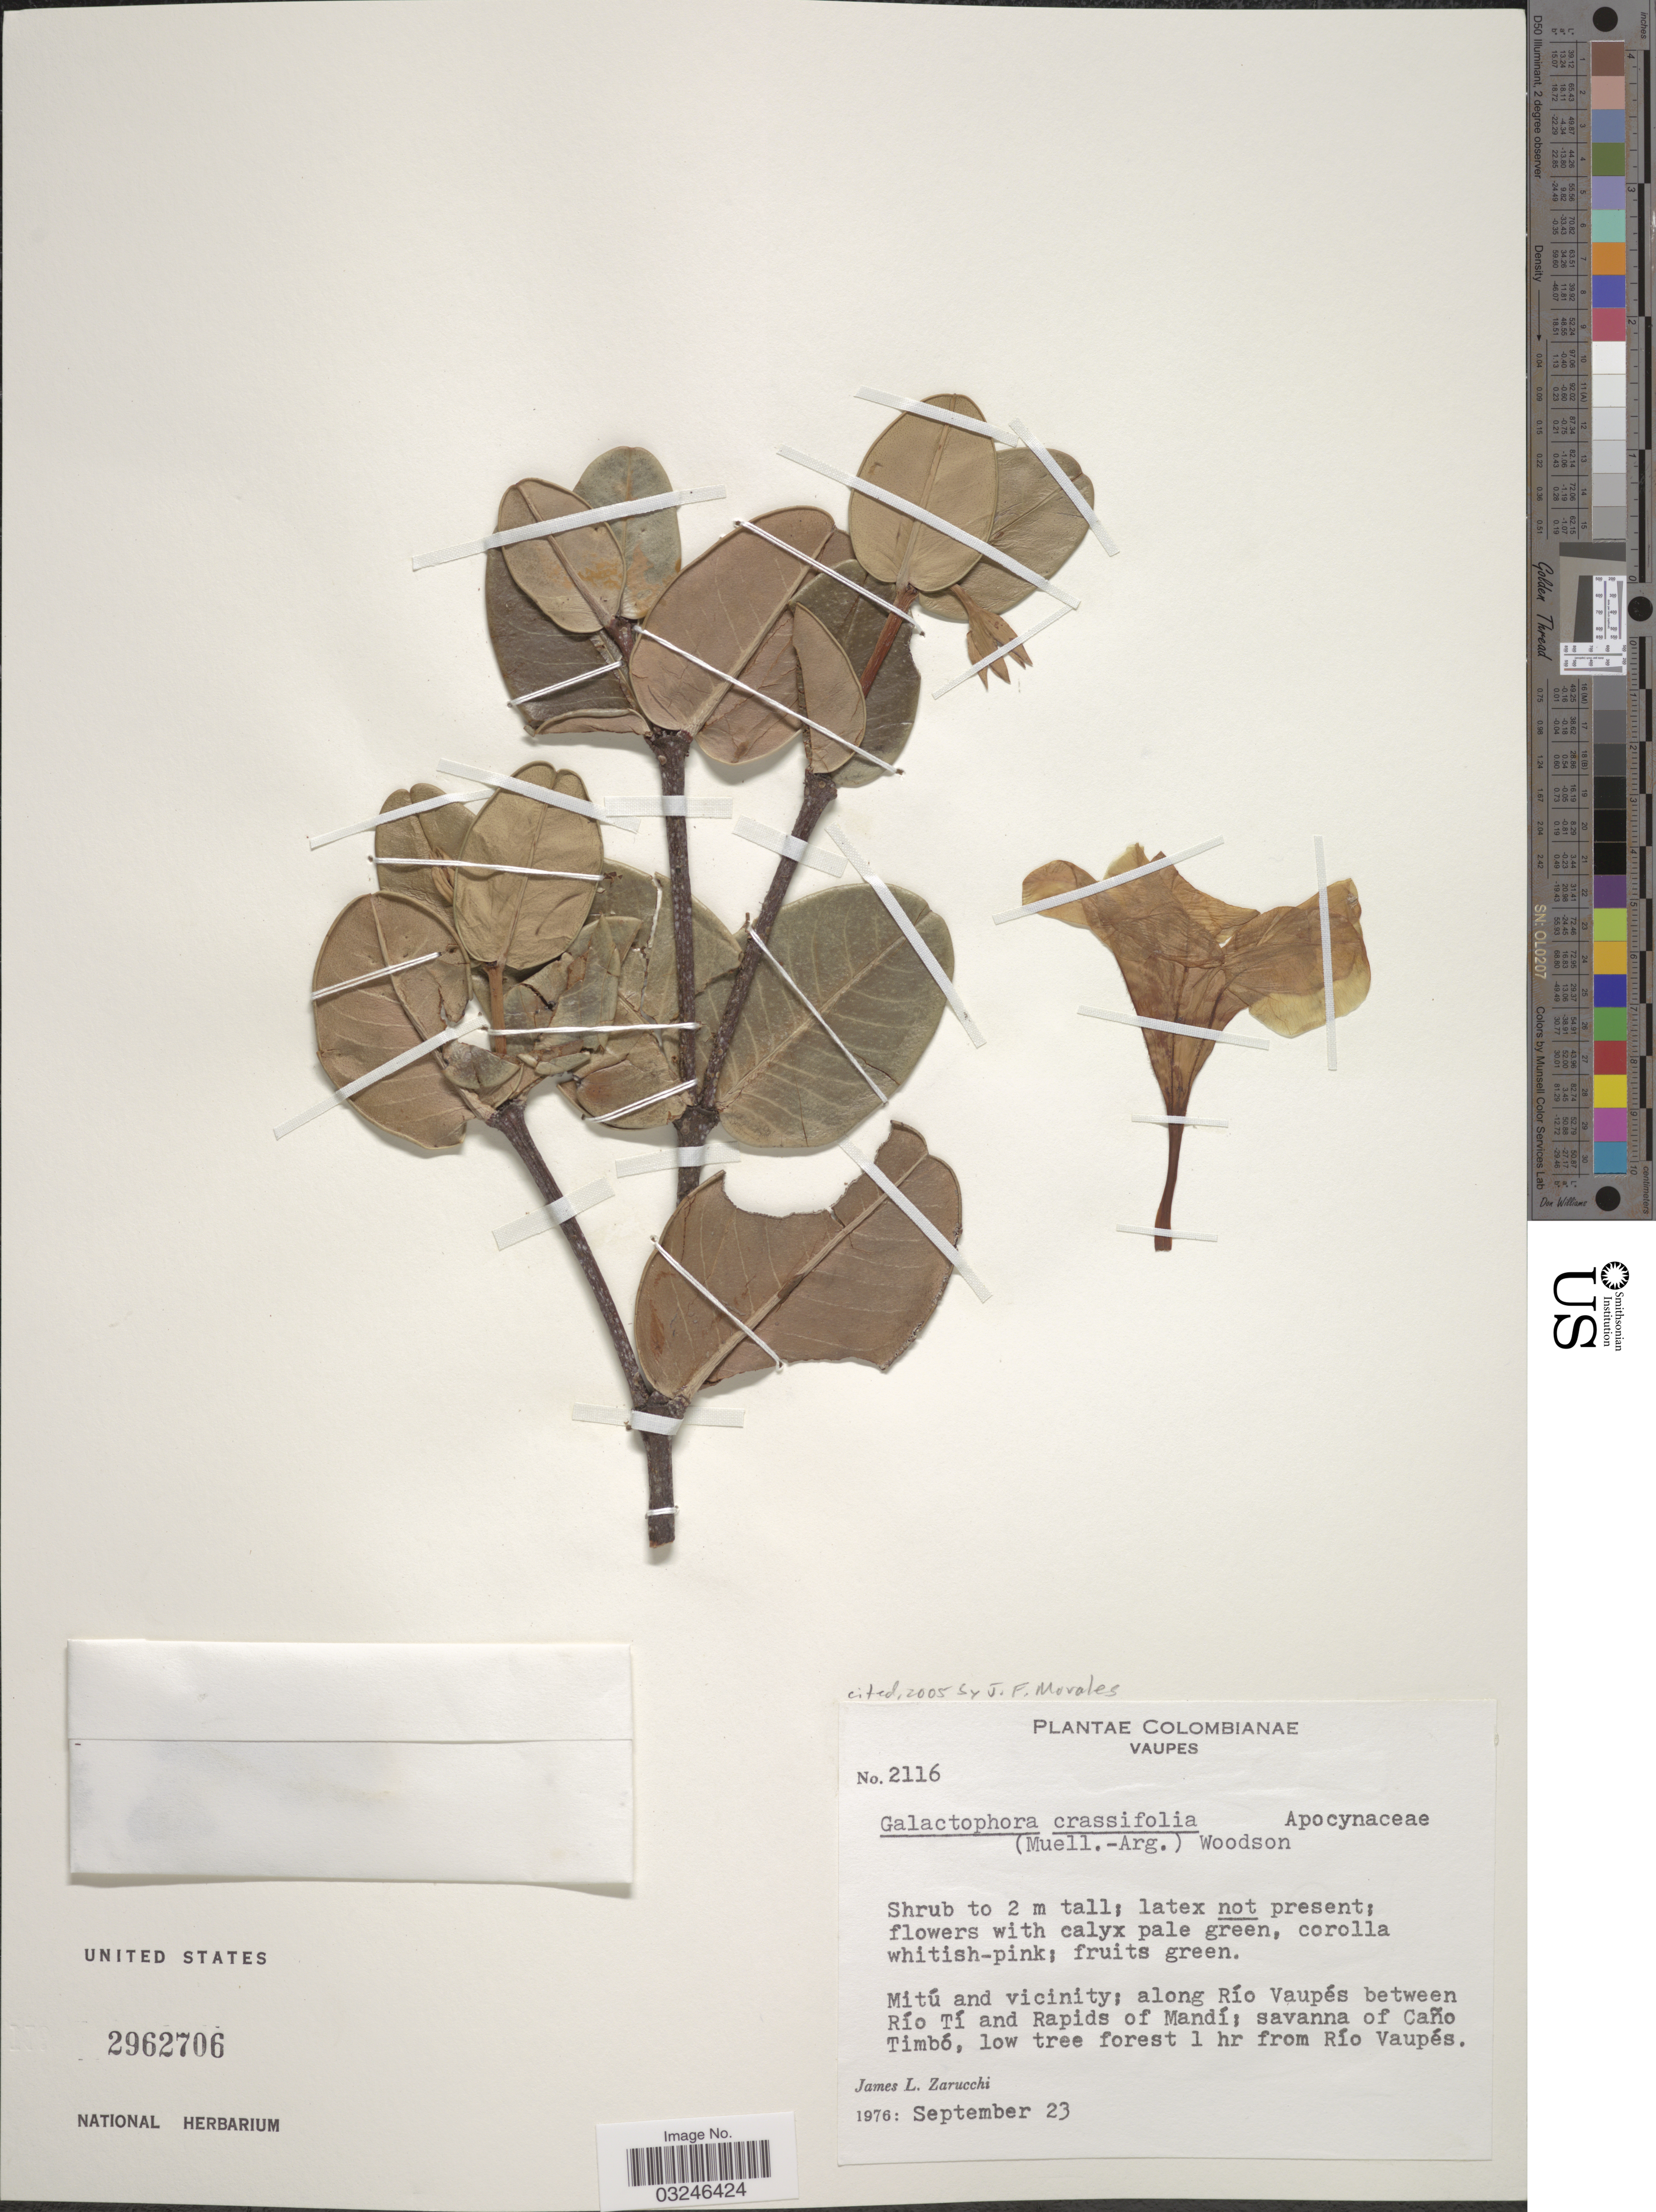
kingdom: Plantae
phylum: Tracheophyta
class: Magnoliopsida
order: Gentianales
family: Apocynaceae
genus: Galactophora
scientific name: Galactophora crassifolia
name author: (Müll. Arg.) Woodson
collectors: J. L. Zarucchi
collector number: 2116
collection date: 1976-09-23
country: Colombia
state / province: Vaupés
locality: Vaupes. Mitú and vicinity: along Río Vaupés between Río Tí and Rapids of Mandí; savanna of Caño Timbó, low tree forest 1 hr from Río Vaupés.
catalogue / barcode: US 2962706